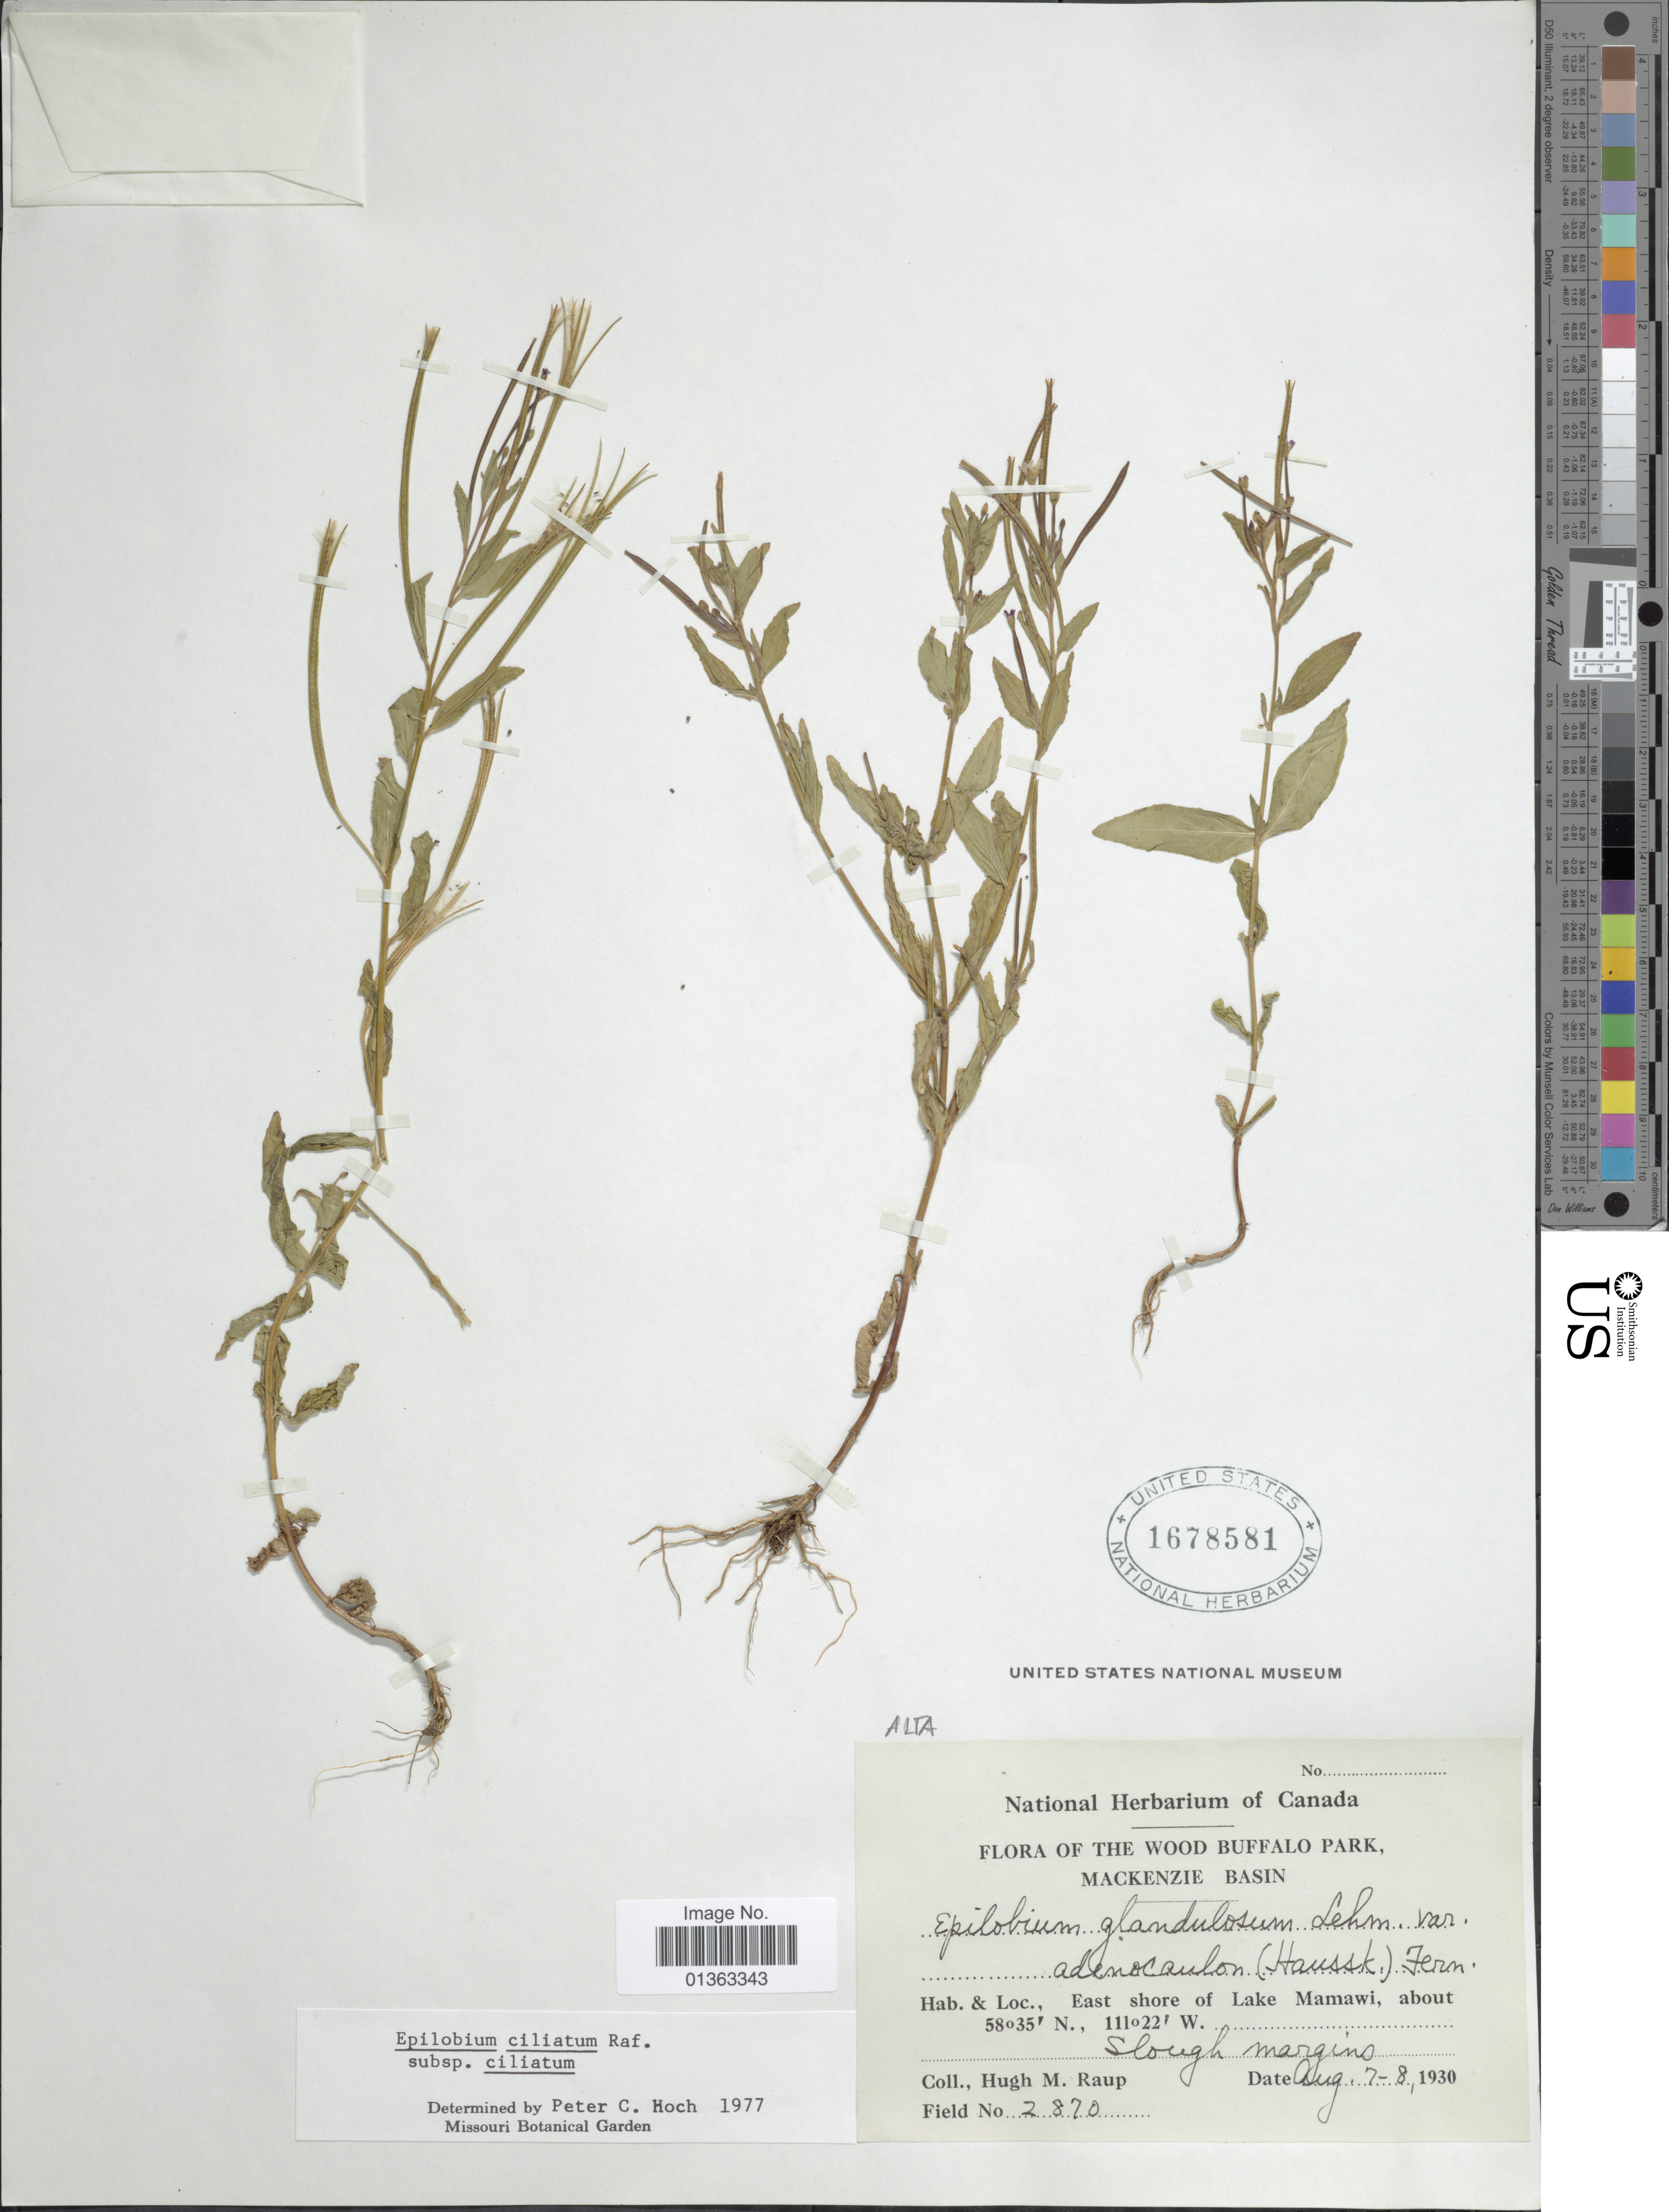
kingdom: Plantae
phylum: Tracheophyta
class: Magnoliopsida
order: Myrtales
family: Onagraceae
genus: Epilobium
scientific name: Epilobium ciliatum subsp. ciliatum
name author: Raf.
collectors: H. Raup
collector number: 2870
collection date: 1930-08-07/1930-08-08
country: Canada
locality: Wood Buffalo Park, Mackenzie Basin. East shore of Lake Mamawi.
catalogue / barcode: US 1678581